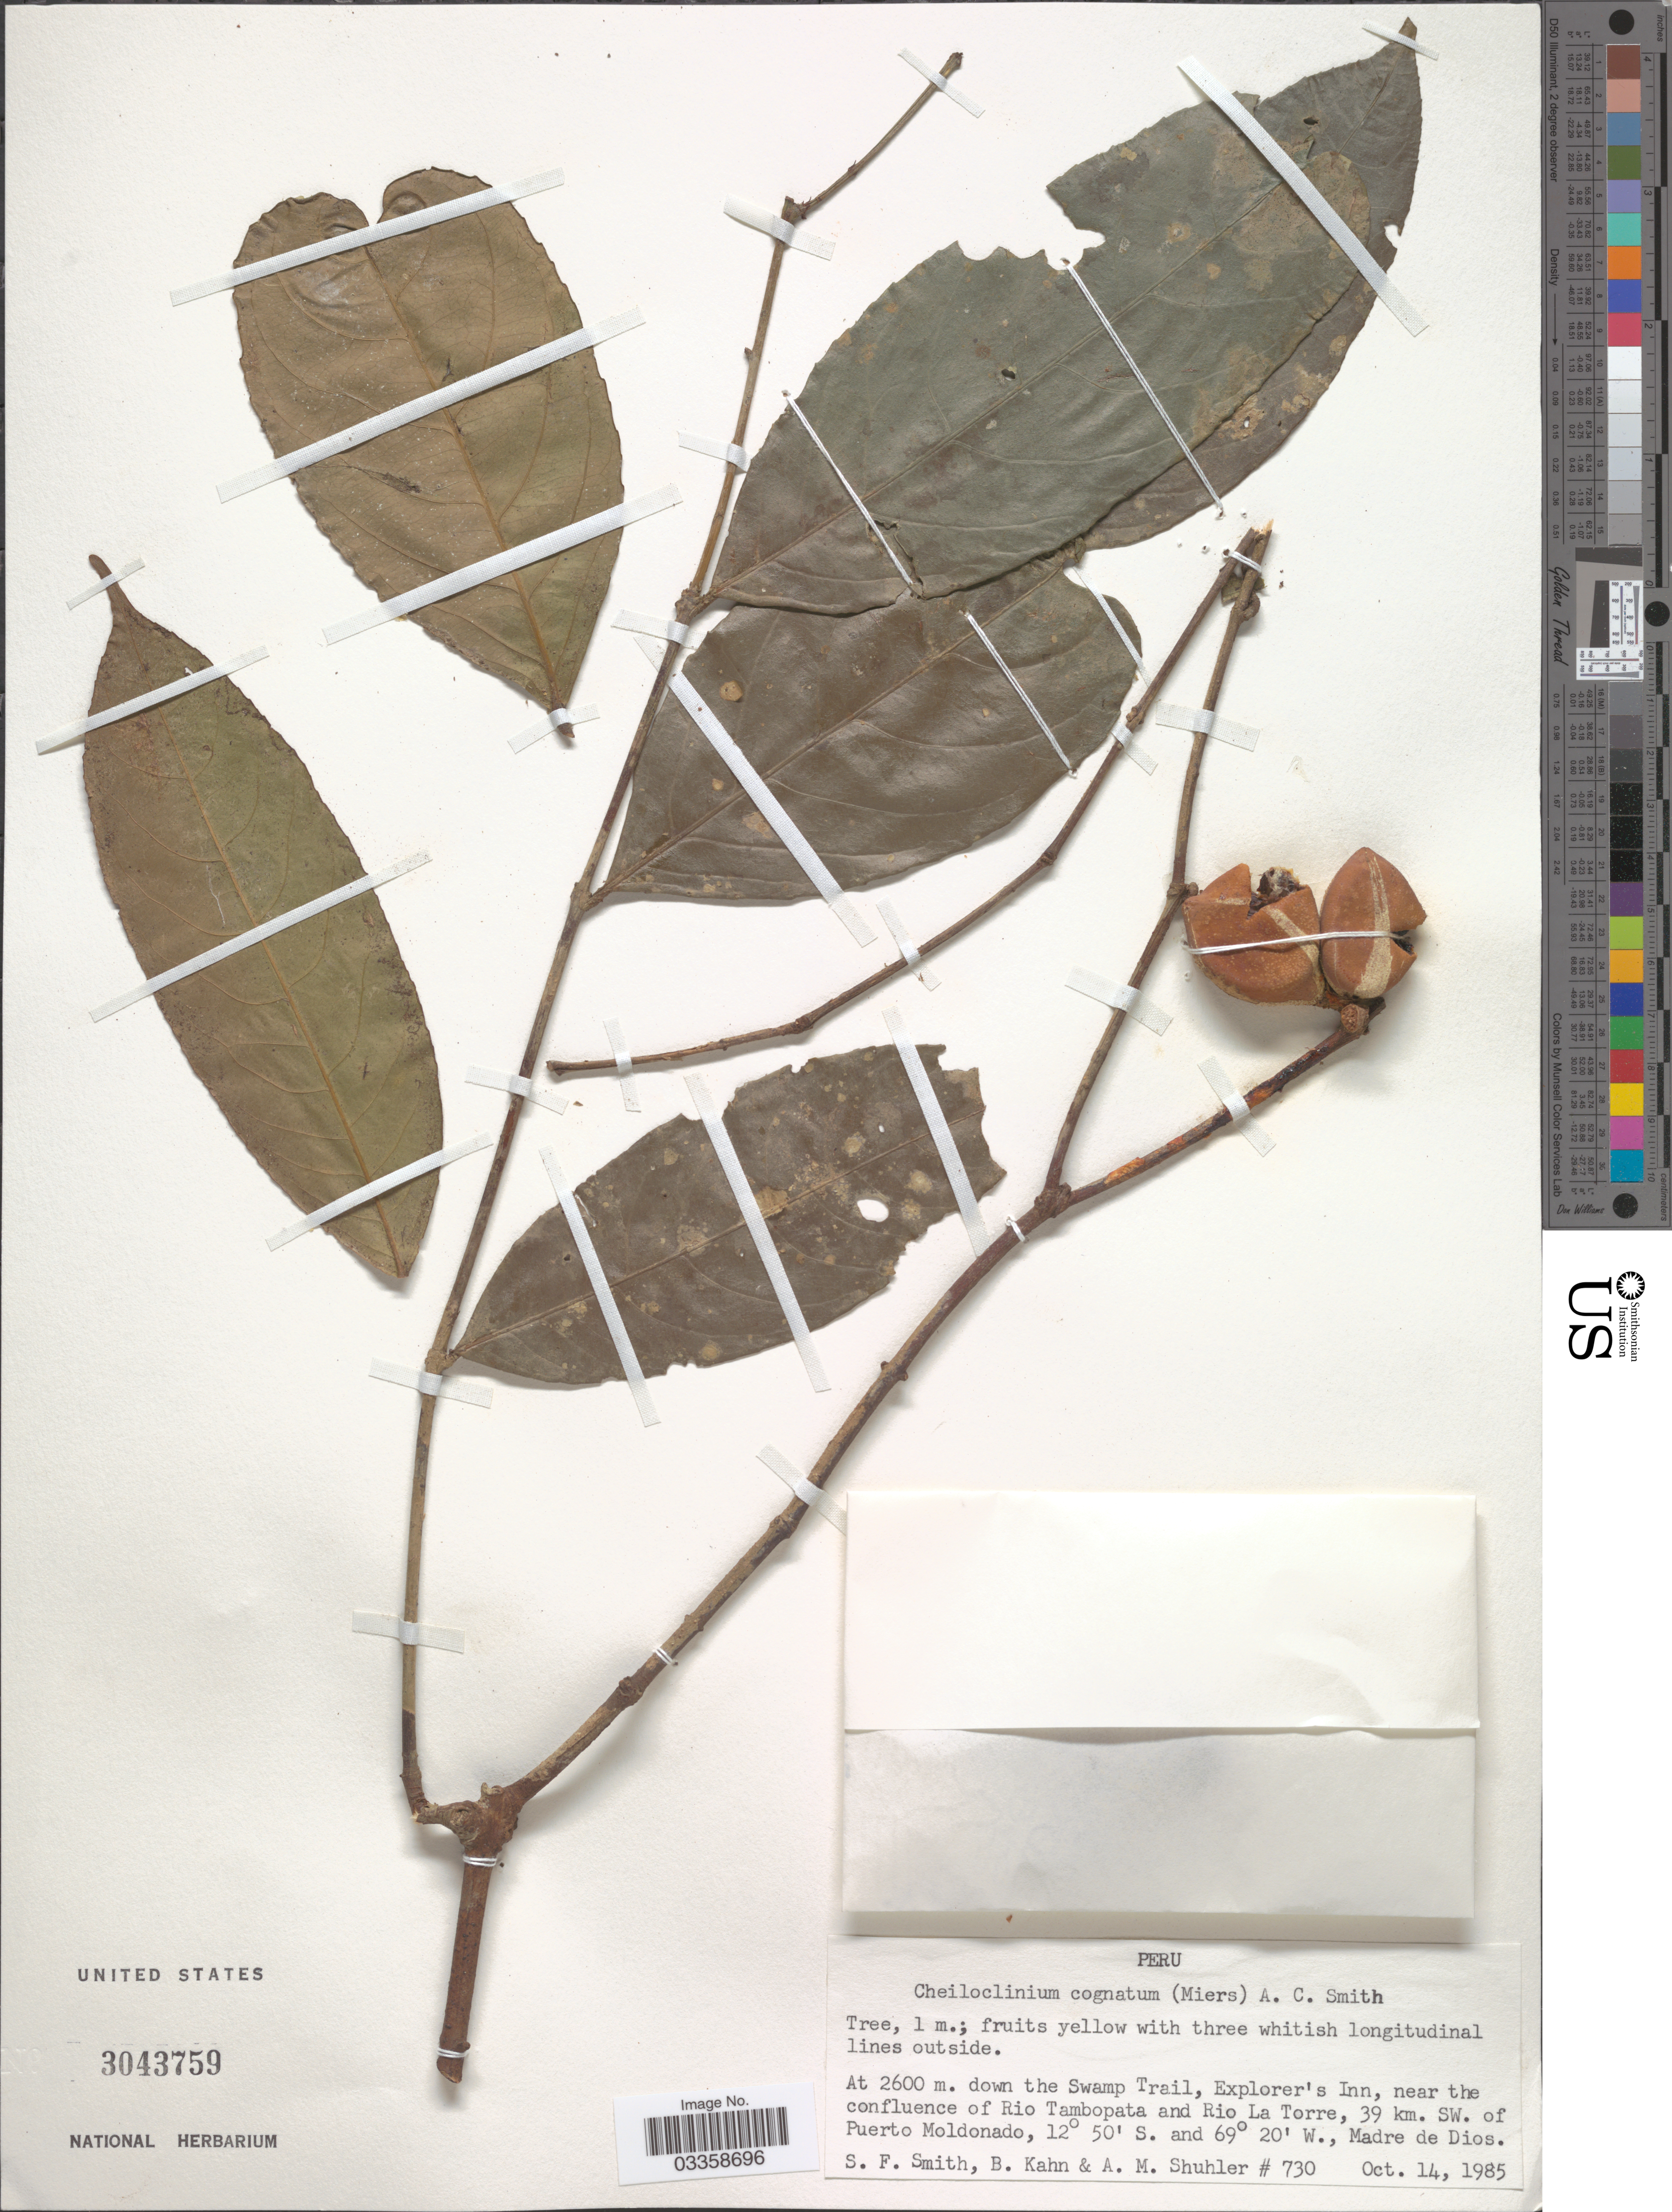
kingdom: Plantae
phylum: Tracheophyta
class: Magnoliopsida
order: Celastrales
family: Celastraceae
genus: Cheiloclinium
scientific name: Cheiloclinium cognatum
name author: (Miers) A.C. Sm.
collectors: S.F. Smith, B. Kahn & A. Shuhler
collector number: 730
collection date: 1985-10-14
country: Peru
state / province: Madre de Dios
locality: Down the Swamp Trail, Explorer's Inn, near the confluence of Rio Tambopata and Rio La Torre, 39 km. SW. of Puerto Moldonado.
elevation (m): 2600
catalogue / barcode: US 3043759